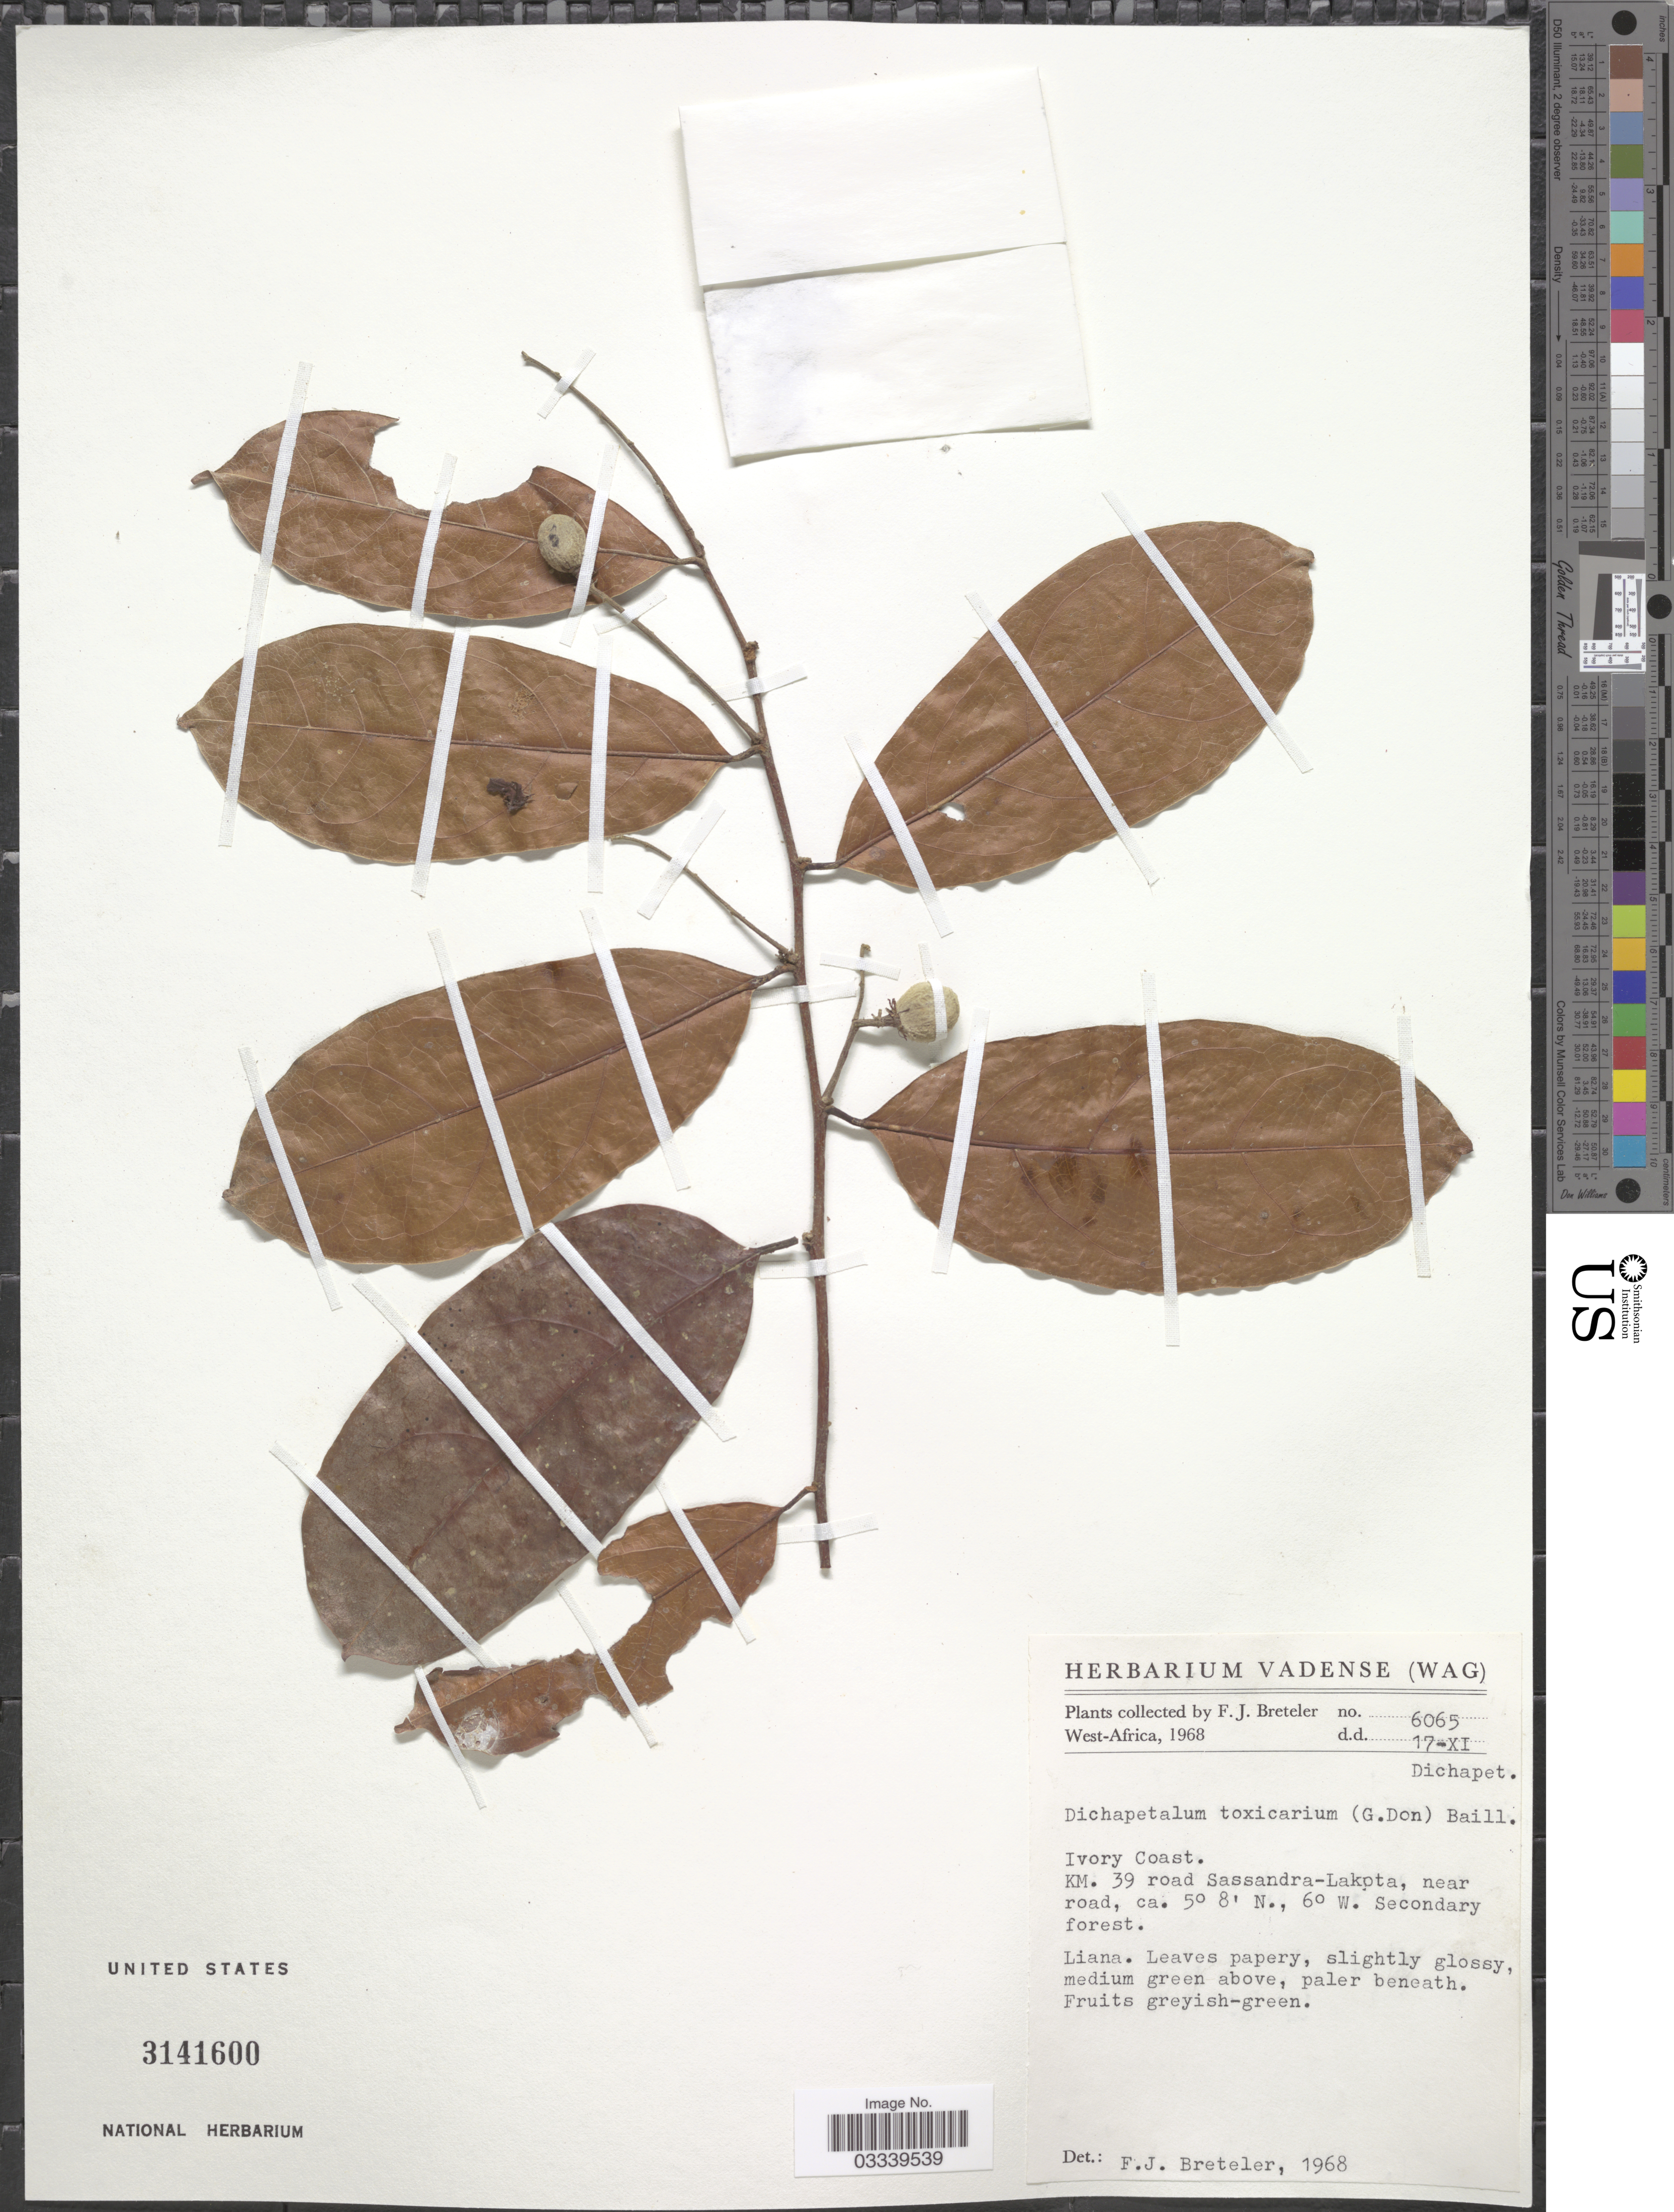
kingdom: Plantae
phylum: Tracheophyta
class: Magnoliopsida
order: Malpighiales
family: Dichapetalaceae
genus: Dichapetalum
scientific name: Dichapetalum toxicarium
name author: Baill.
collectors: F. J. Breteler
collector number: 6065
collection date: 1968-11-17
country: Ivory Coast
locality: West-Africa. Km. 39 road Sassandra-Lakpta, near road.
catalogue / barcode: US 3141600